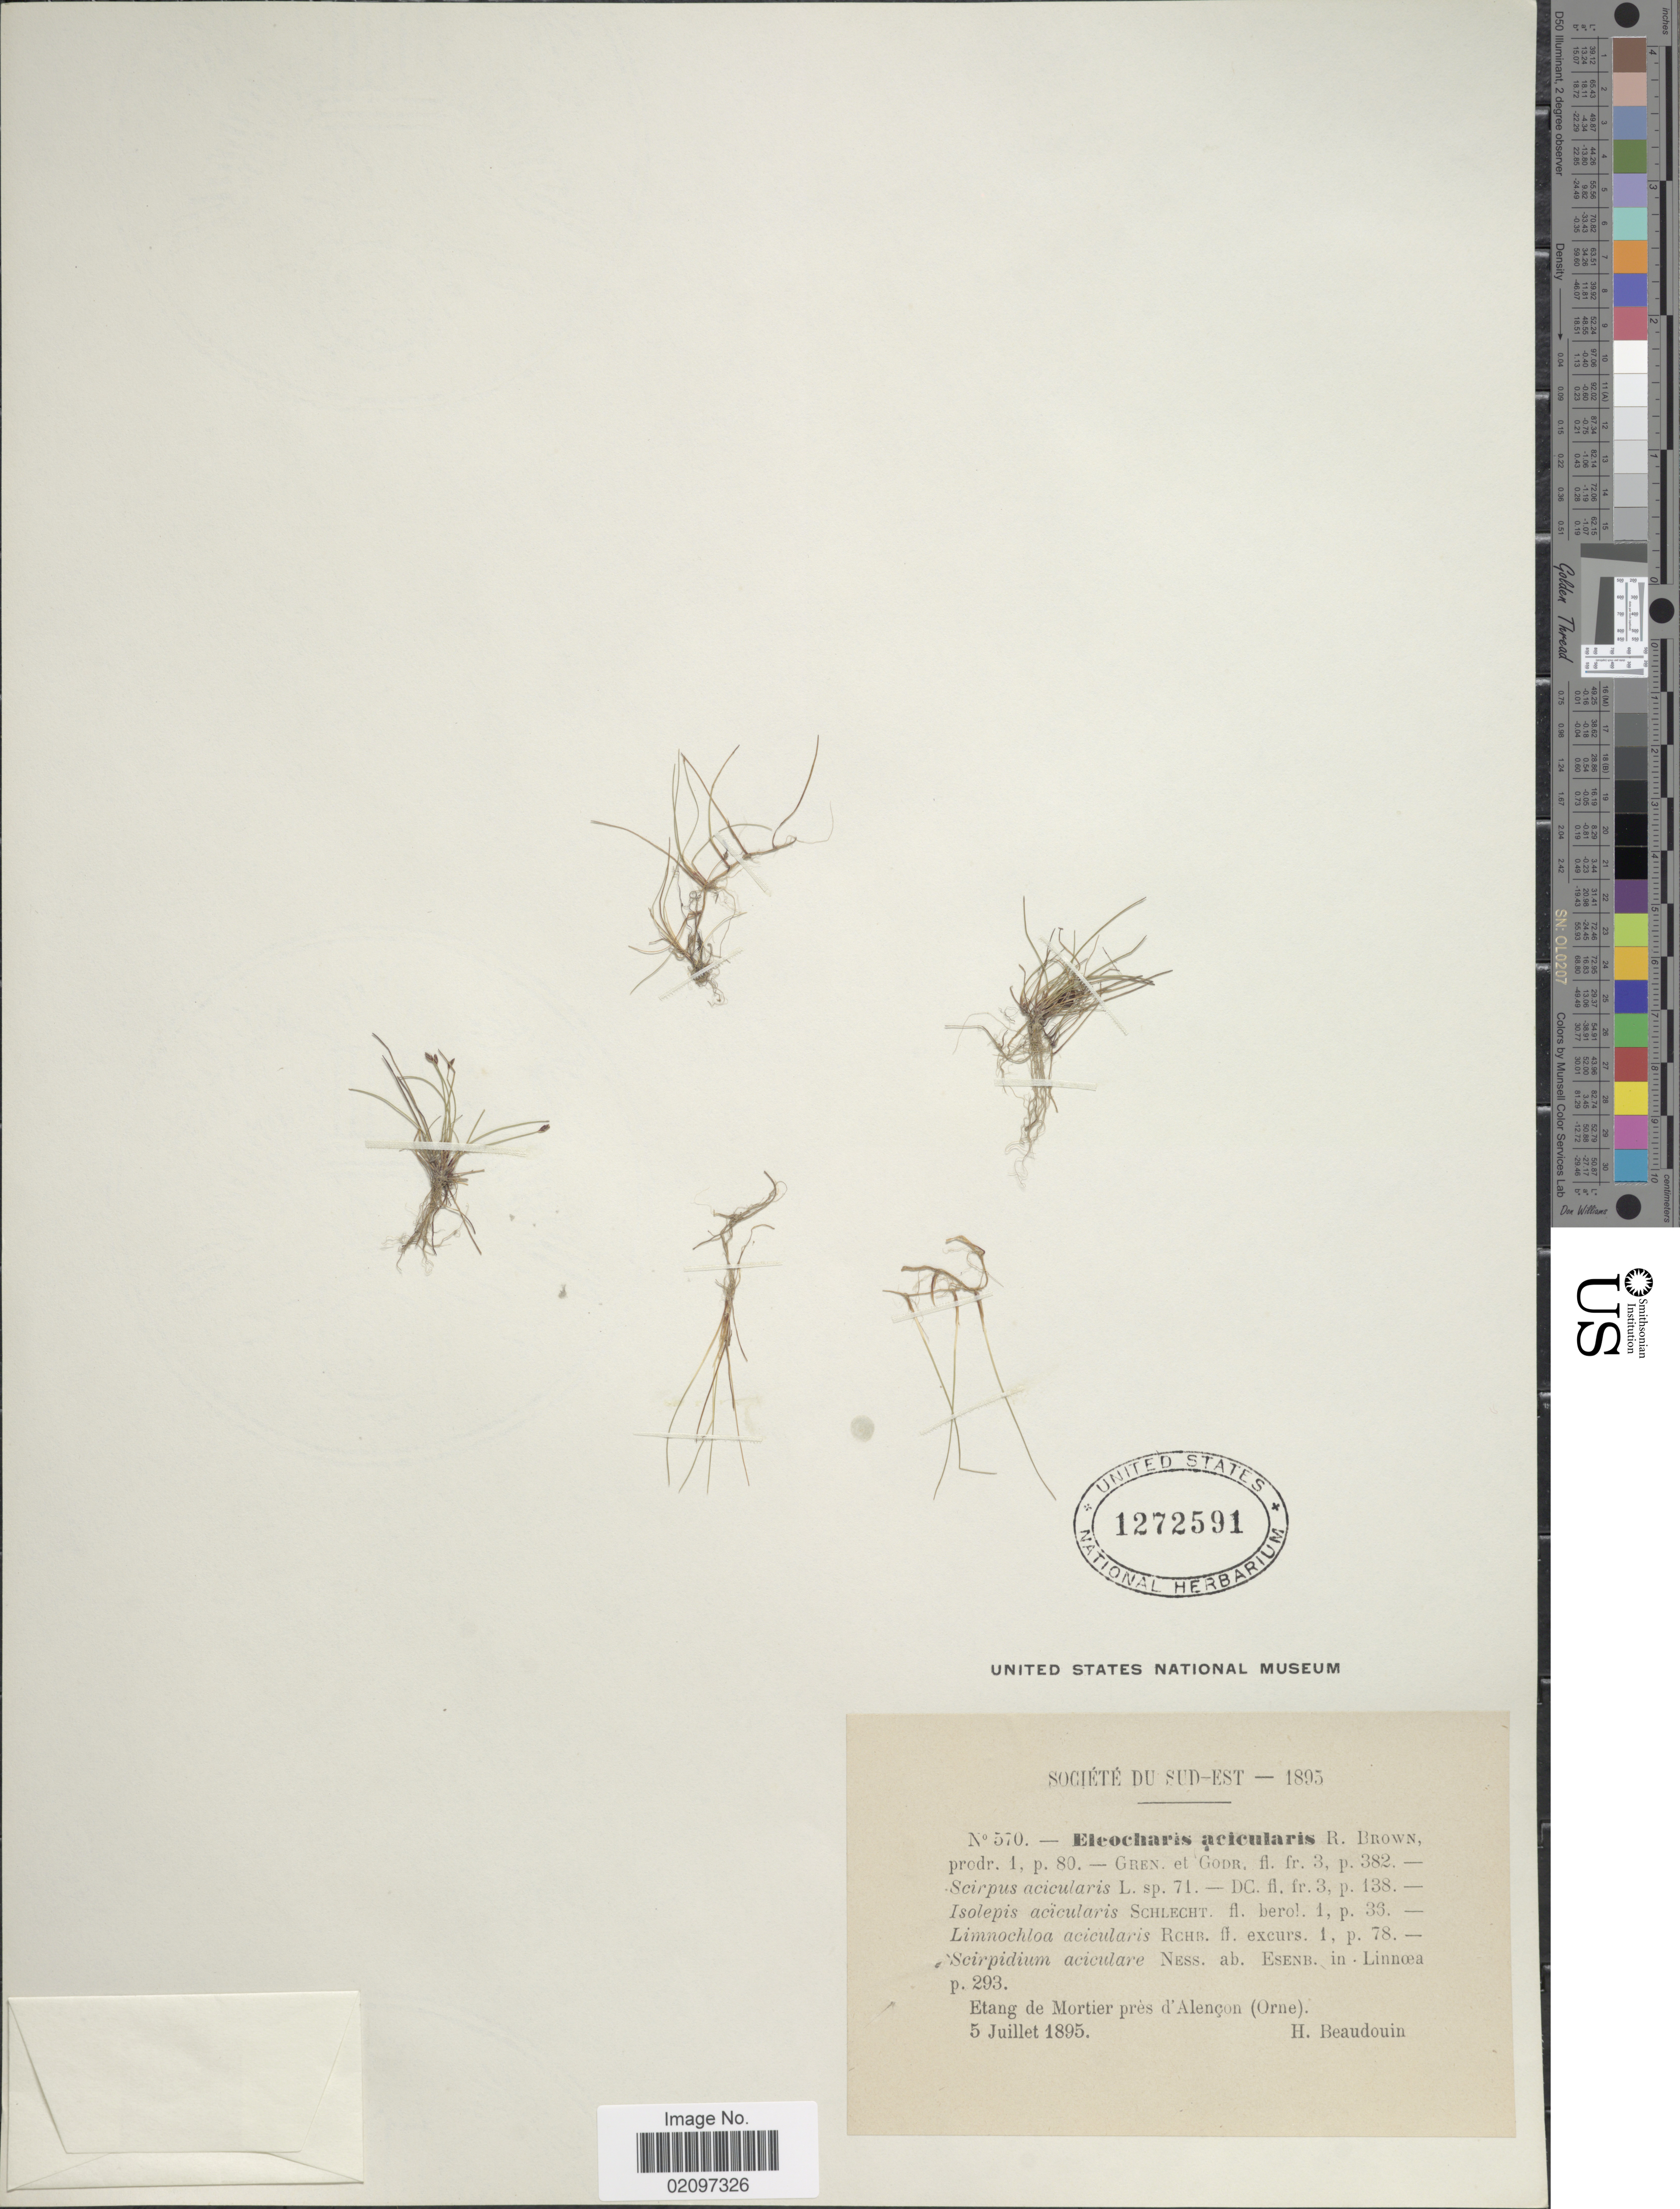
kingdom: Plantae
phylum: Tracheophyta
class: Liliopsida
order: Poales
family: Cyperaceae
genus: Eleocharis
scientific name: Eleocharis acicularis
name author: (L.) Roem. & Schult.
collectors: Beaudouin, H.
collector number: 570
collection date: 1895-07-05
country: France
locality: Societe du Sud-Est, Etang de Mortier pres d'Alencon (Orne).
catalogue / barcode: US 1272591